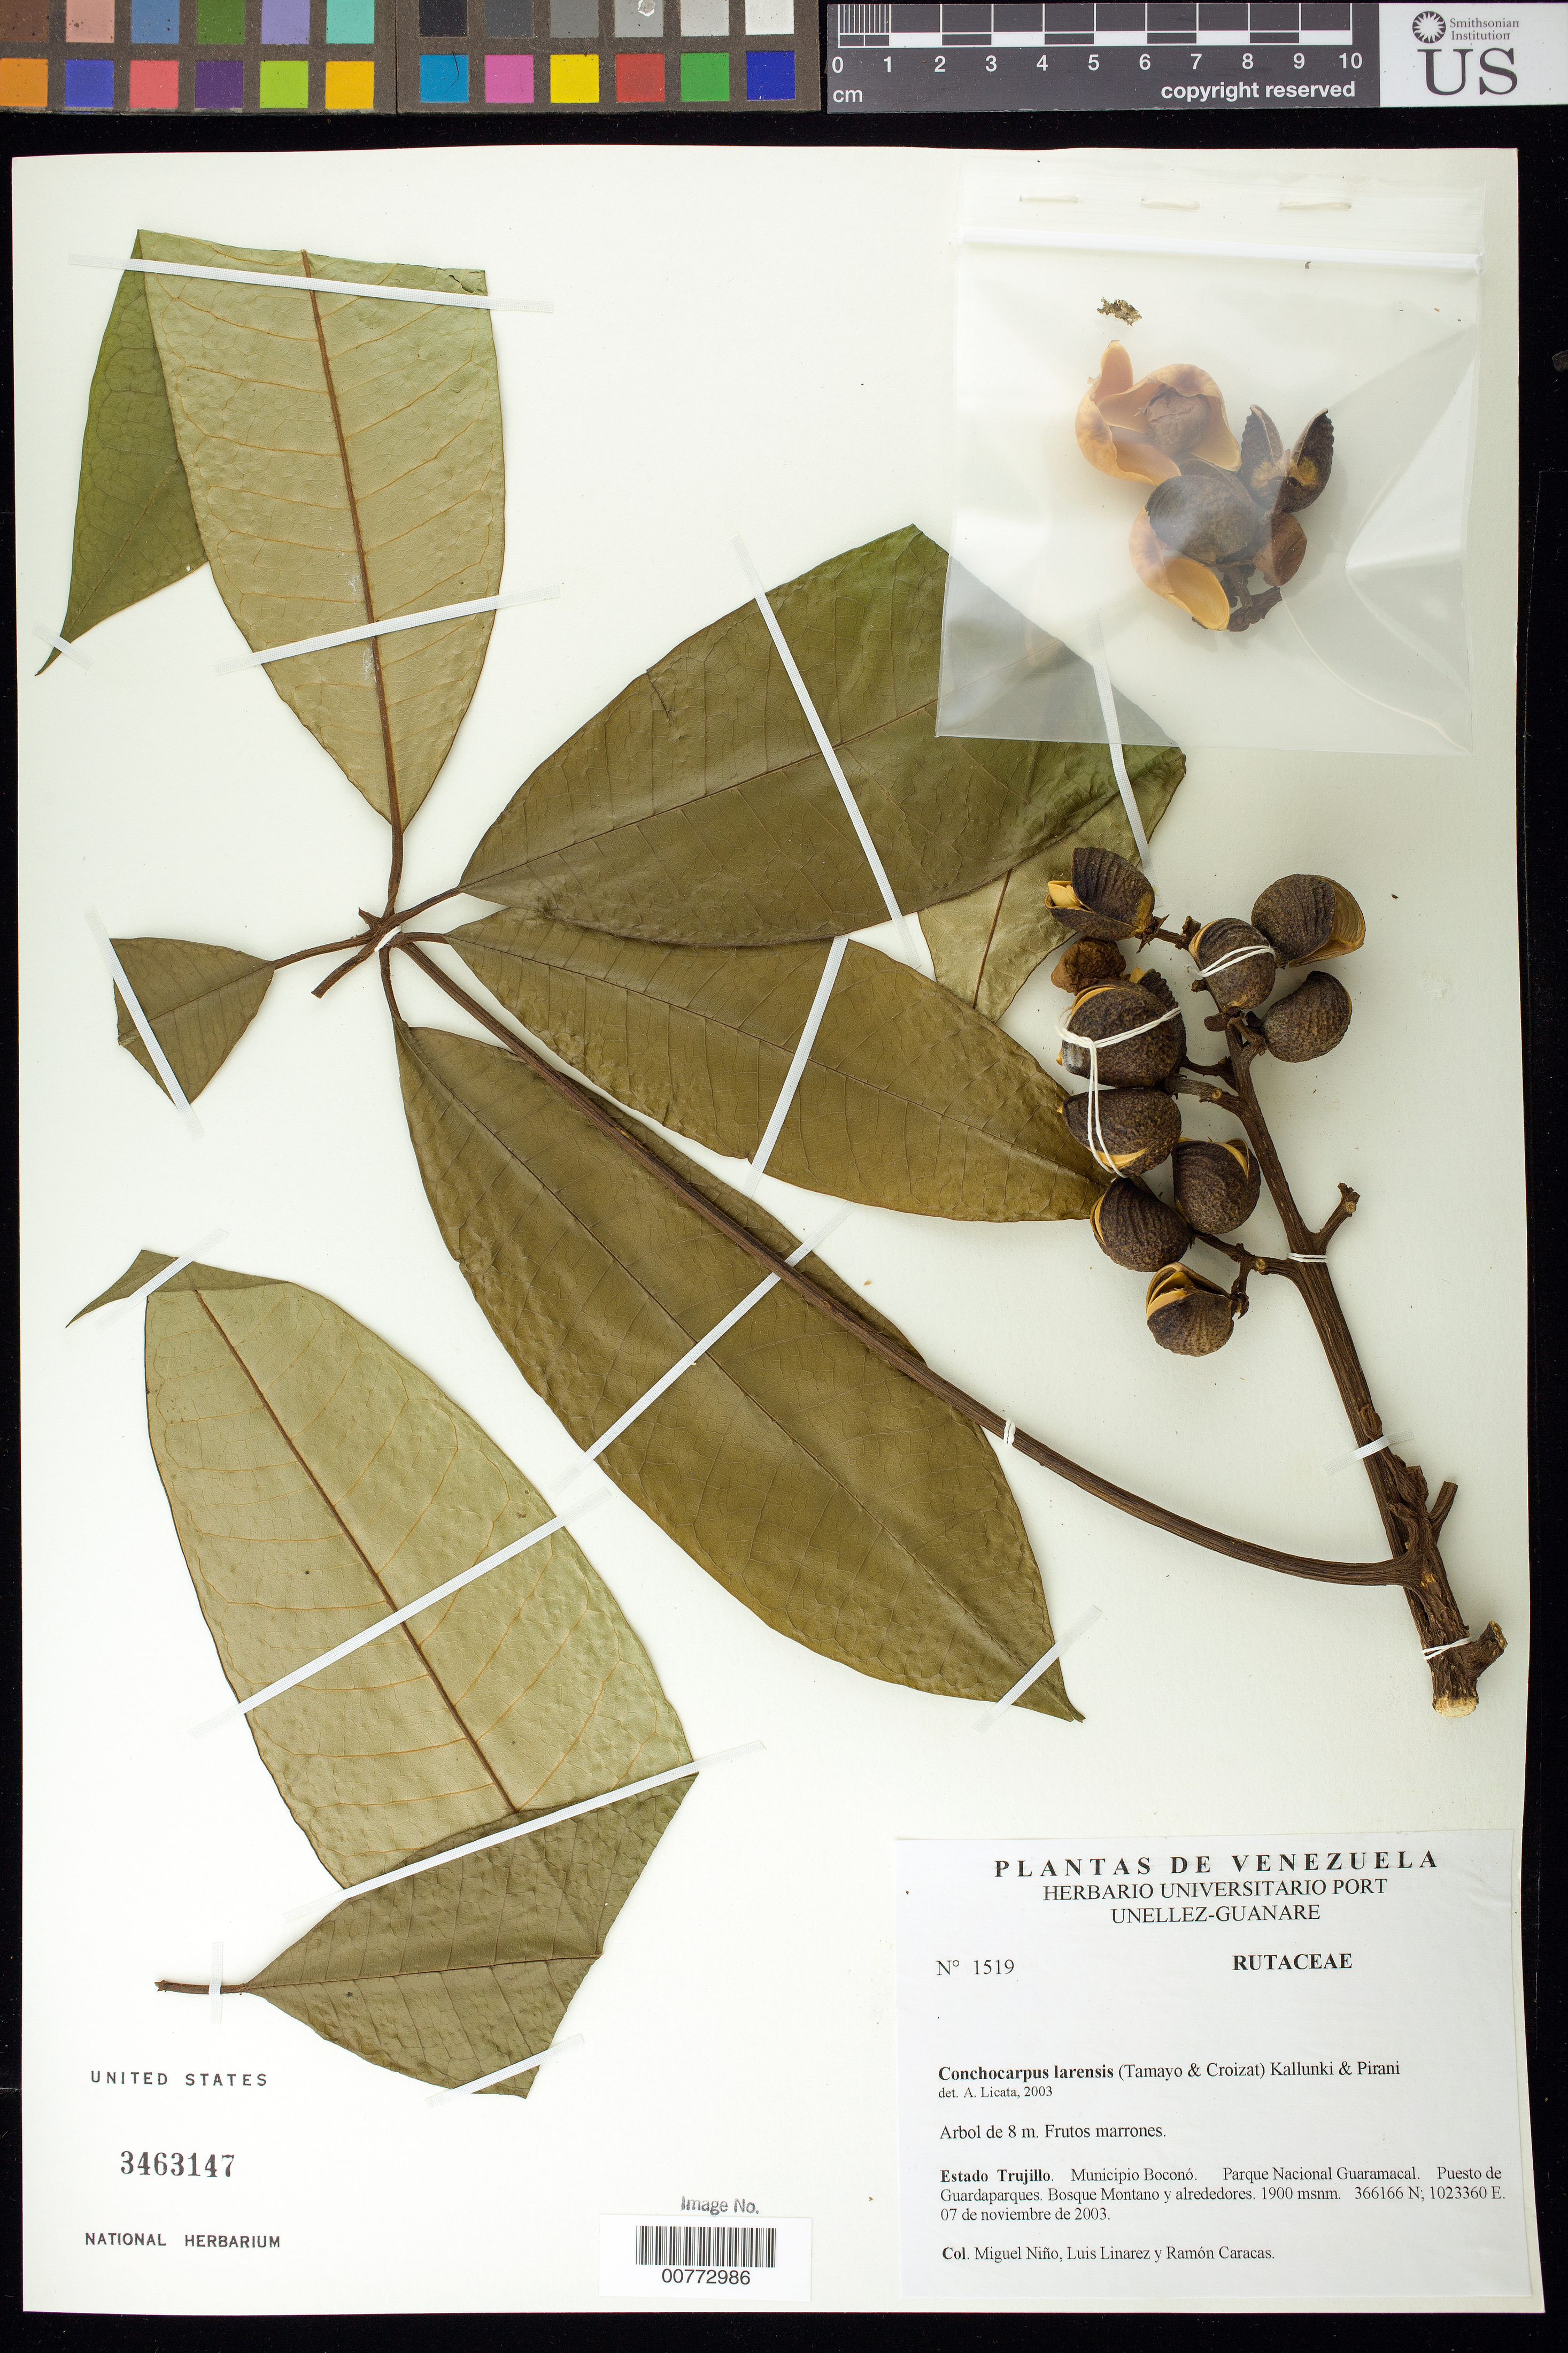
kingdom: Plantae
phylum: Tracheophyta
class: Magnoliopsida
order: Sapindales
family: Rutaceae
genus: Conchocarpus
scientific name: Conchocarpus larensis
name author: (Tamayo & Croizat) Kallunki & Pirani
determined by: Licata, A., (PORT), Univ. Nac. Exp. de los Llanos Ezequiel Zamora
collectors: S. M. Niño, L. Linárez & R. Caracas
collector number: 1519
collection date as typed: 07 Nov 2003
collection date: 2003-11-07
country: Venezuela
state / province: Trujillo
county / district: Boconó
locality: Parque Nacional Guaramacal. Puesto de Guardaparques.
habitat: Bosque montano y alrededores.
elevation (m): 1900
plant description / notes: PORT, US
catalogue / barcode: US 3463147